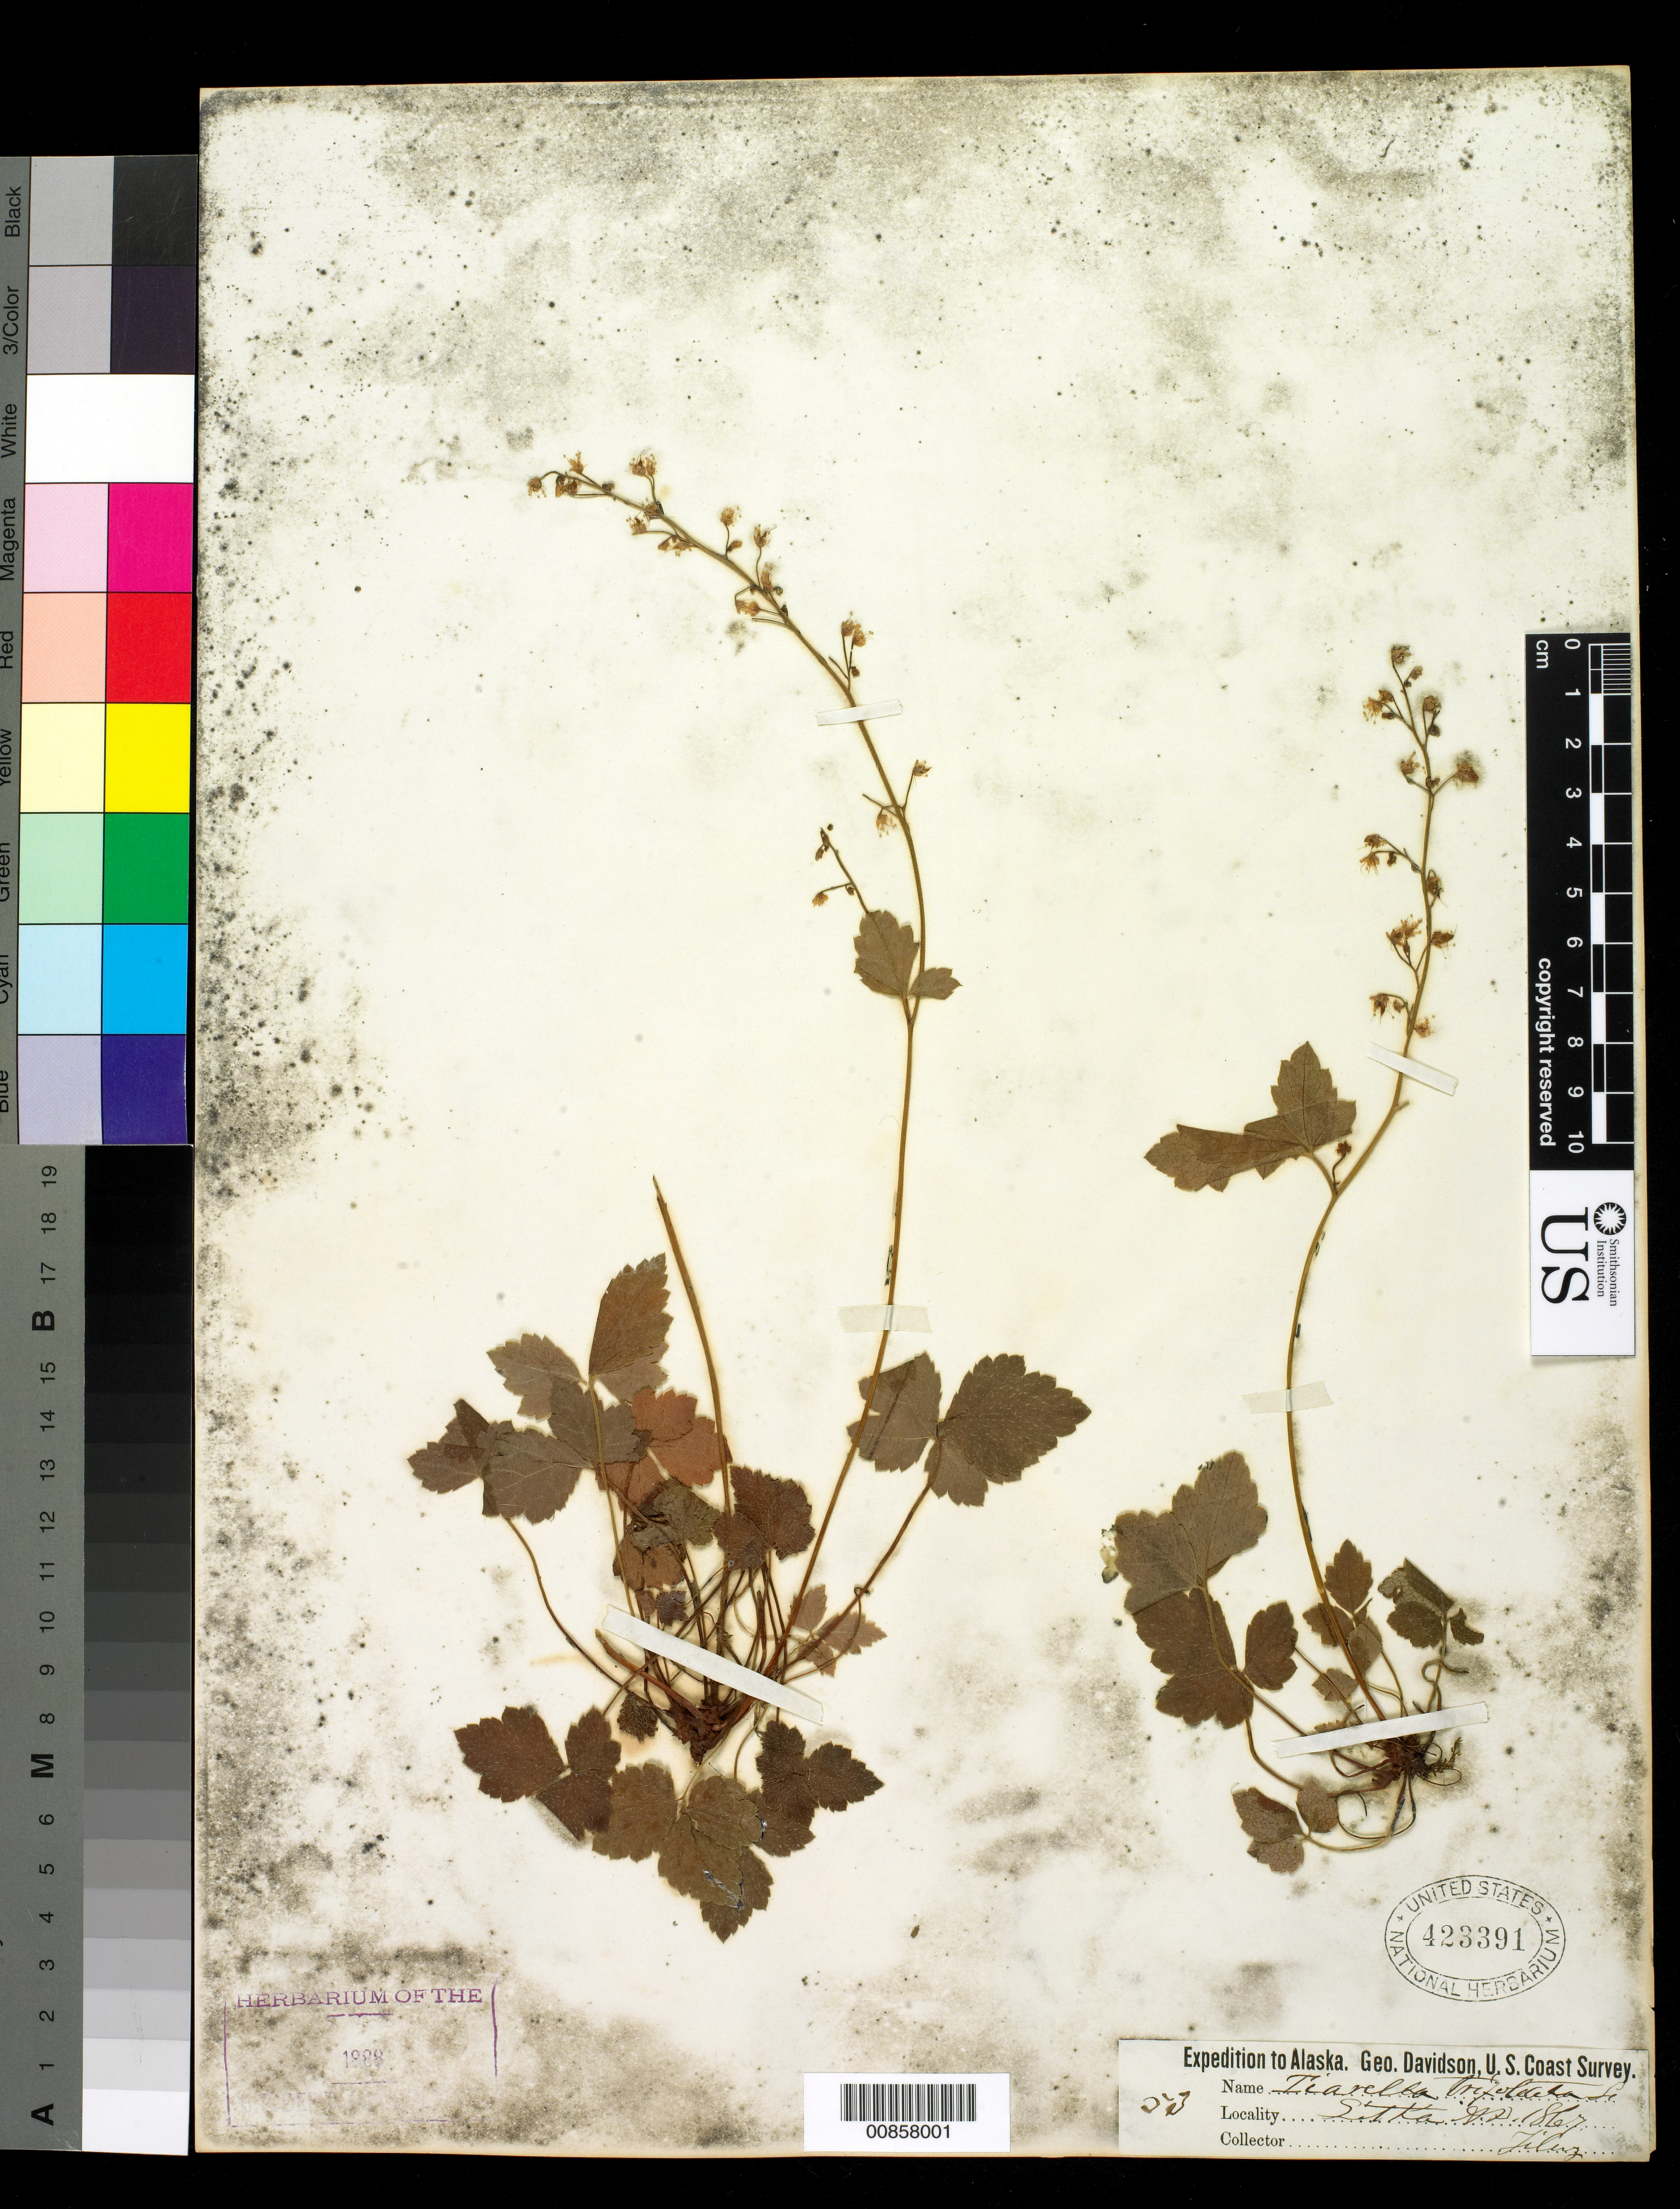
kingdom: Plantae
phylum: Tracheophyta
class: Magnoliopsida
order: Saxifragales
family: Saxifragaceae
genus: Tiarella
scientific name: Tiarella trifoliata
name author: L.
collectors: V. Zeleny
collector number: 53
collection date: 1867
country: United States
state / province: Alaska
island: Baranof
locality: Sitka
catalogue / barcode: US 423391